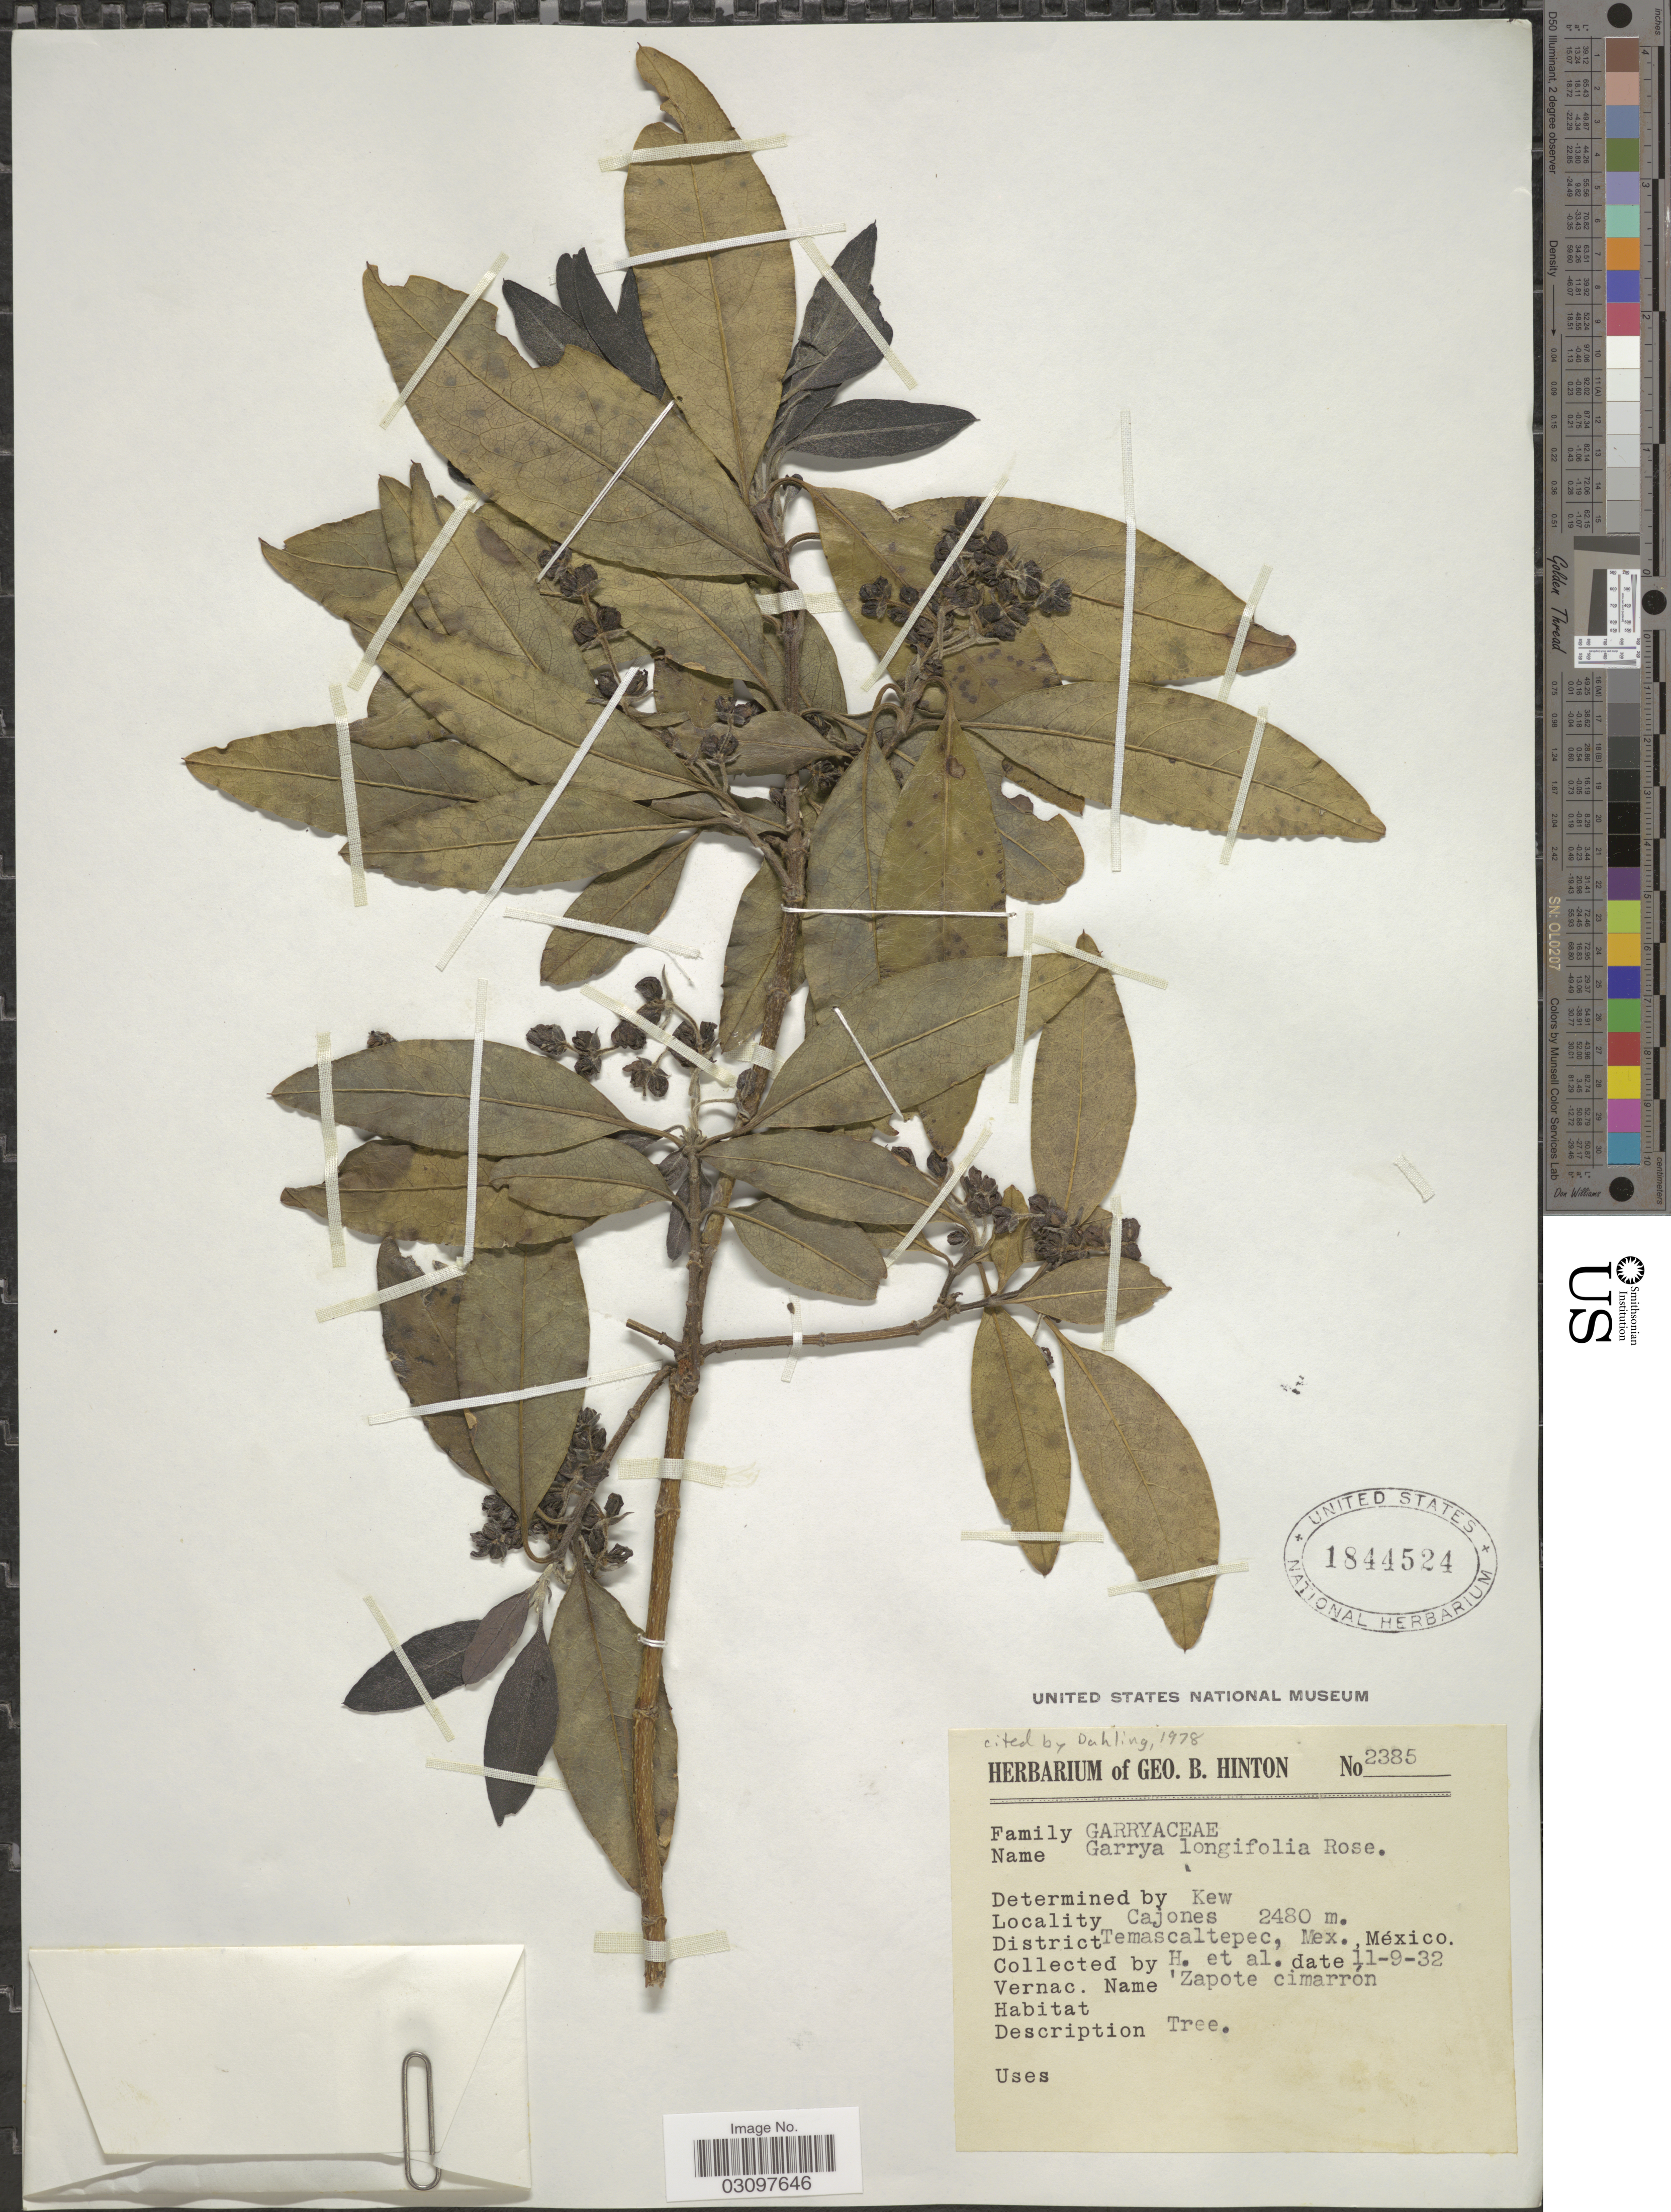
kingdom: Plantae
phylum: Tracheophyta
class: Magnoliopsida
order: Garryales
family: Garryaceae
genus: Garrya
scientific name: Garrya longifolia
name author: Rose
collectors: G. B. Hinton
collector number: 2385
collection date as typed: Transcribed d/m/y: 11/9/32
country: Mexico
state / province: México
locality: Cajones. District Temascaltepec.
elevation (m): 2480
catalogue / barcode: US 1844524